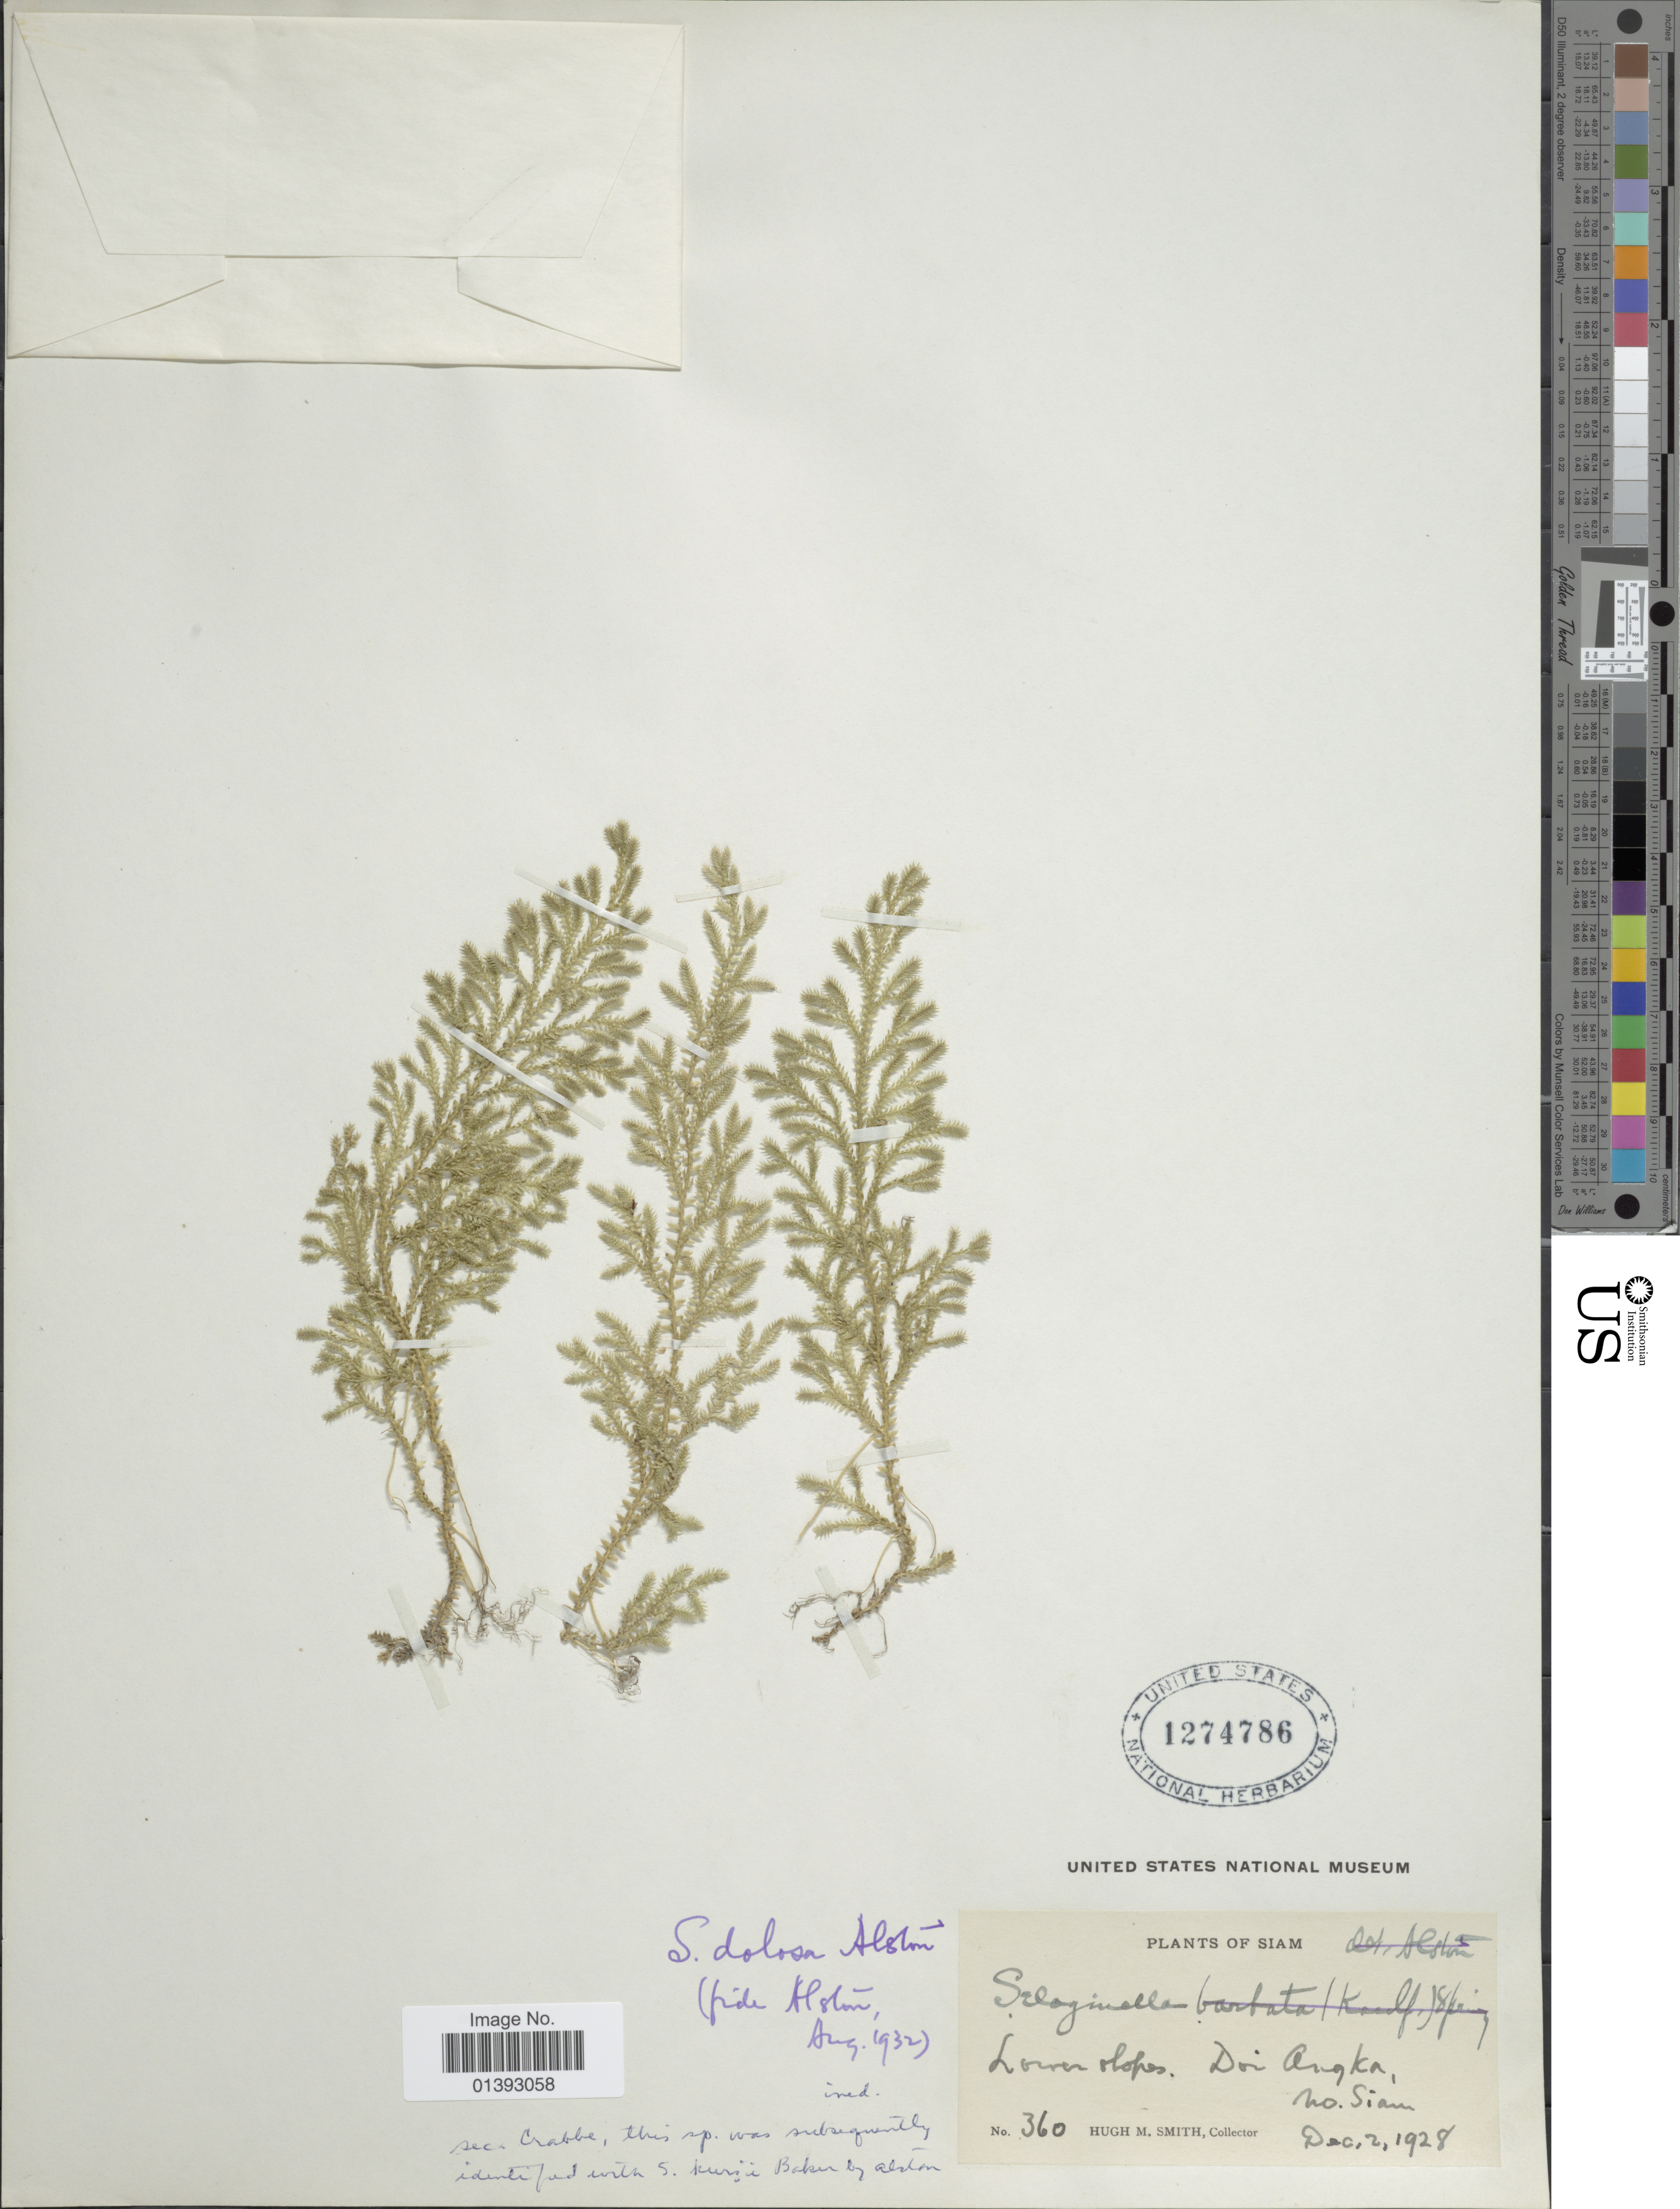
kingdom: Plantae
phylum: Tracheophyta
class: Lycopodiopsida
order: Selaginellales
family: Selaginellaceae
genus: Selaginella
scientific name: Selaginella kurzii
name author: Baker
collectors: H. M. Smith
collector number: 360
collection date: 1928-12-02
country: Thailand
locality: Lower slopes,Doi Angka, Siam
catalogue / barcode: US 1274786